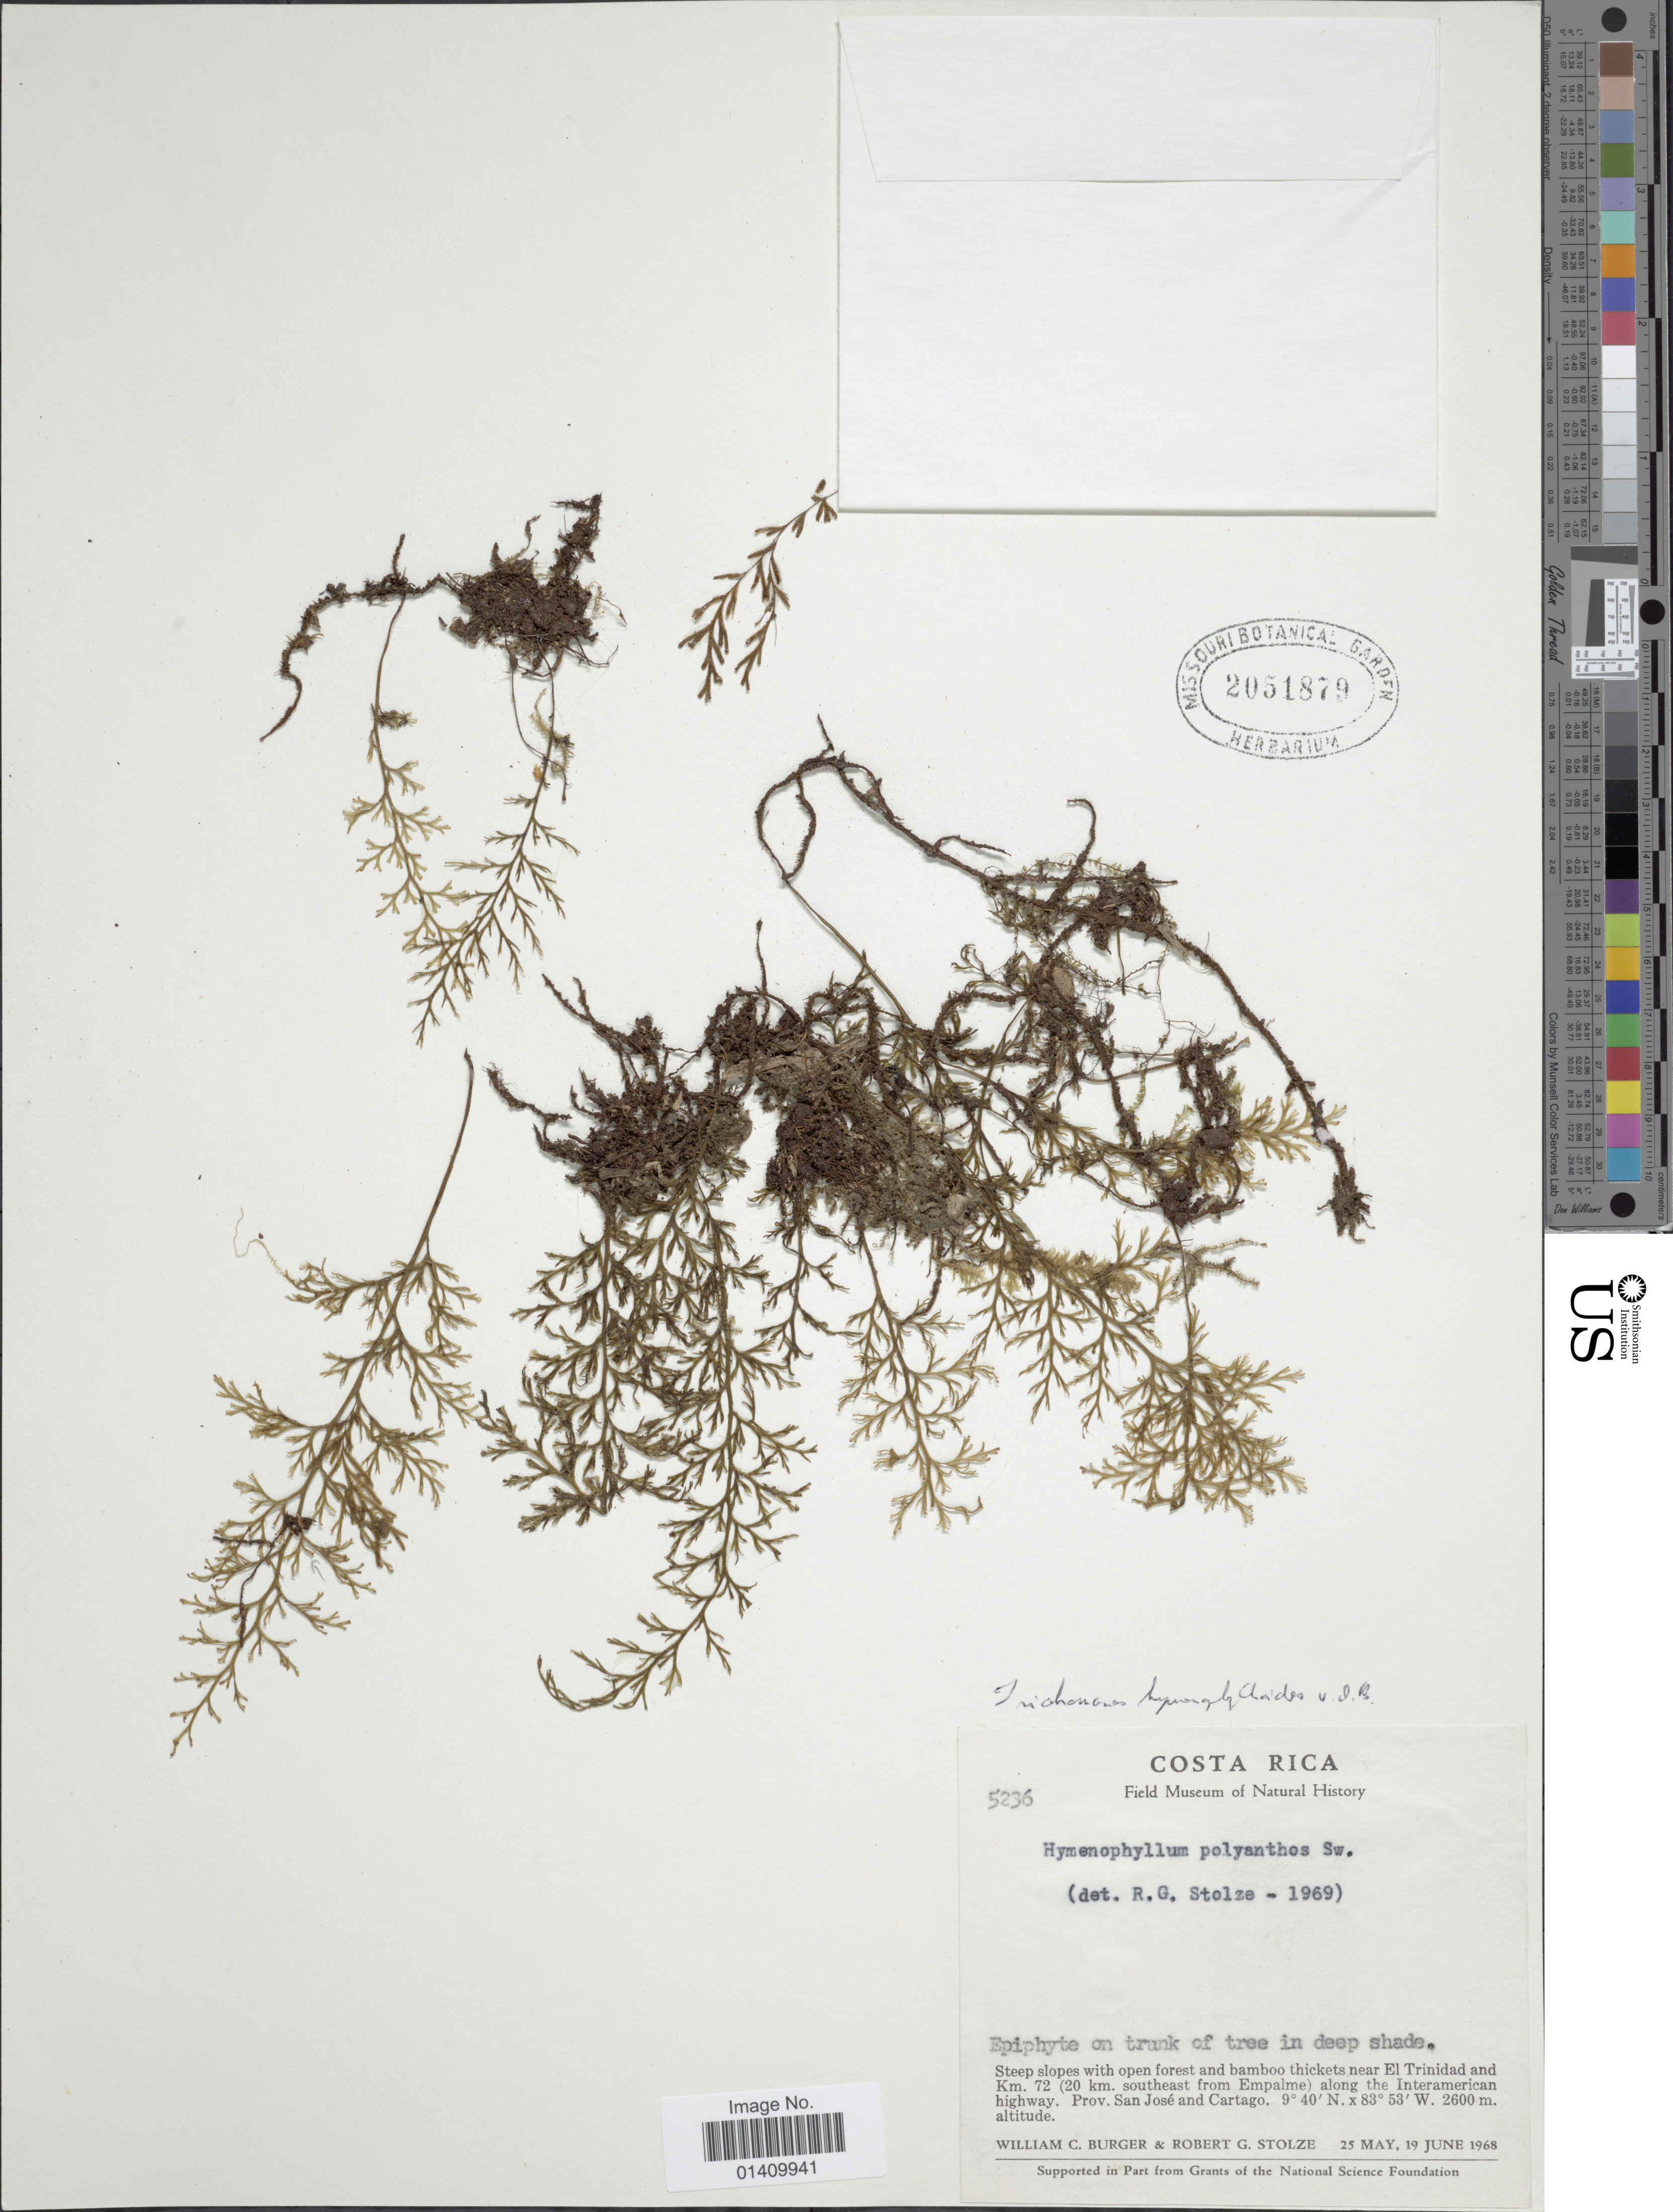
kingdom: Plantae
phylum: Tracheophyta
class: Polypodiopsida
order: Hymenophyllales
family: Hymenophyllaceae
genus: Polyphlebium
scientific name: Polyphlebium hymenophylloides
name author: (Bosch) Ebihara & Dubuisson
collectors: W. Burger & R. G. Stolze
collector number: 5236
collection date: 1968-05-25/1968-06-19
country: Costa Rica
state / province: Cartago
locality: Steep slopes with open forest and bamboo thickets near El Trinidad and km 72 20km southeast from Empalme alongthe Interamerican highway prov. San Jose and Cartago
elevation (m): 2600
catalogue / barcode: US 2051879